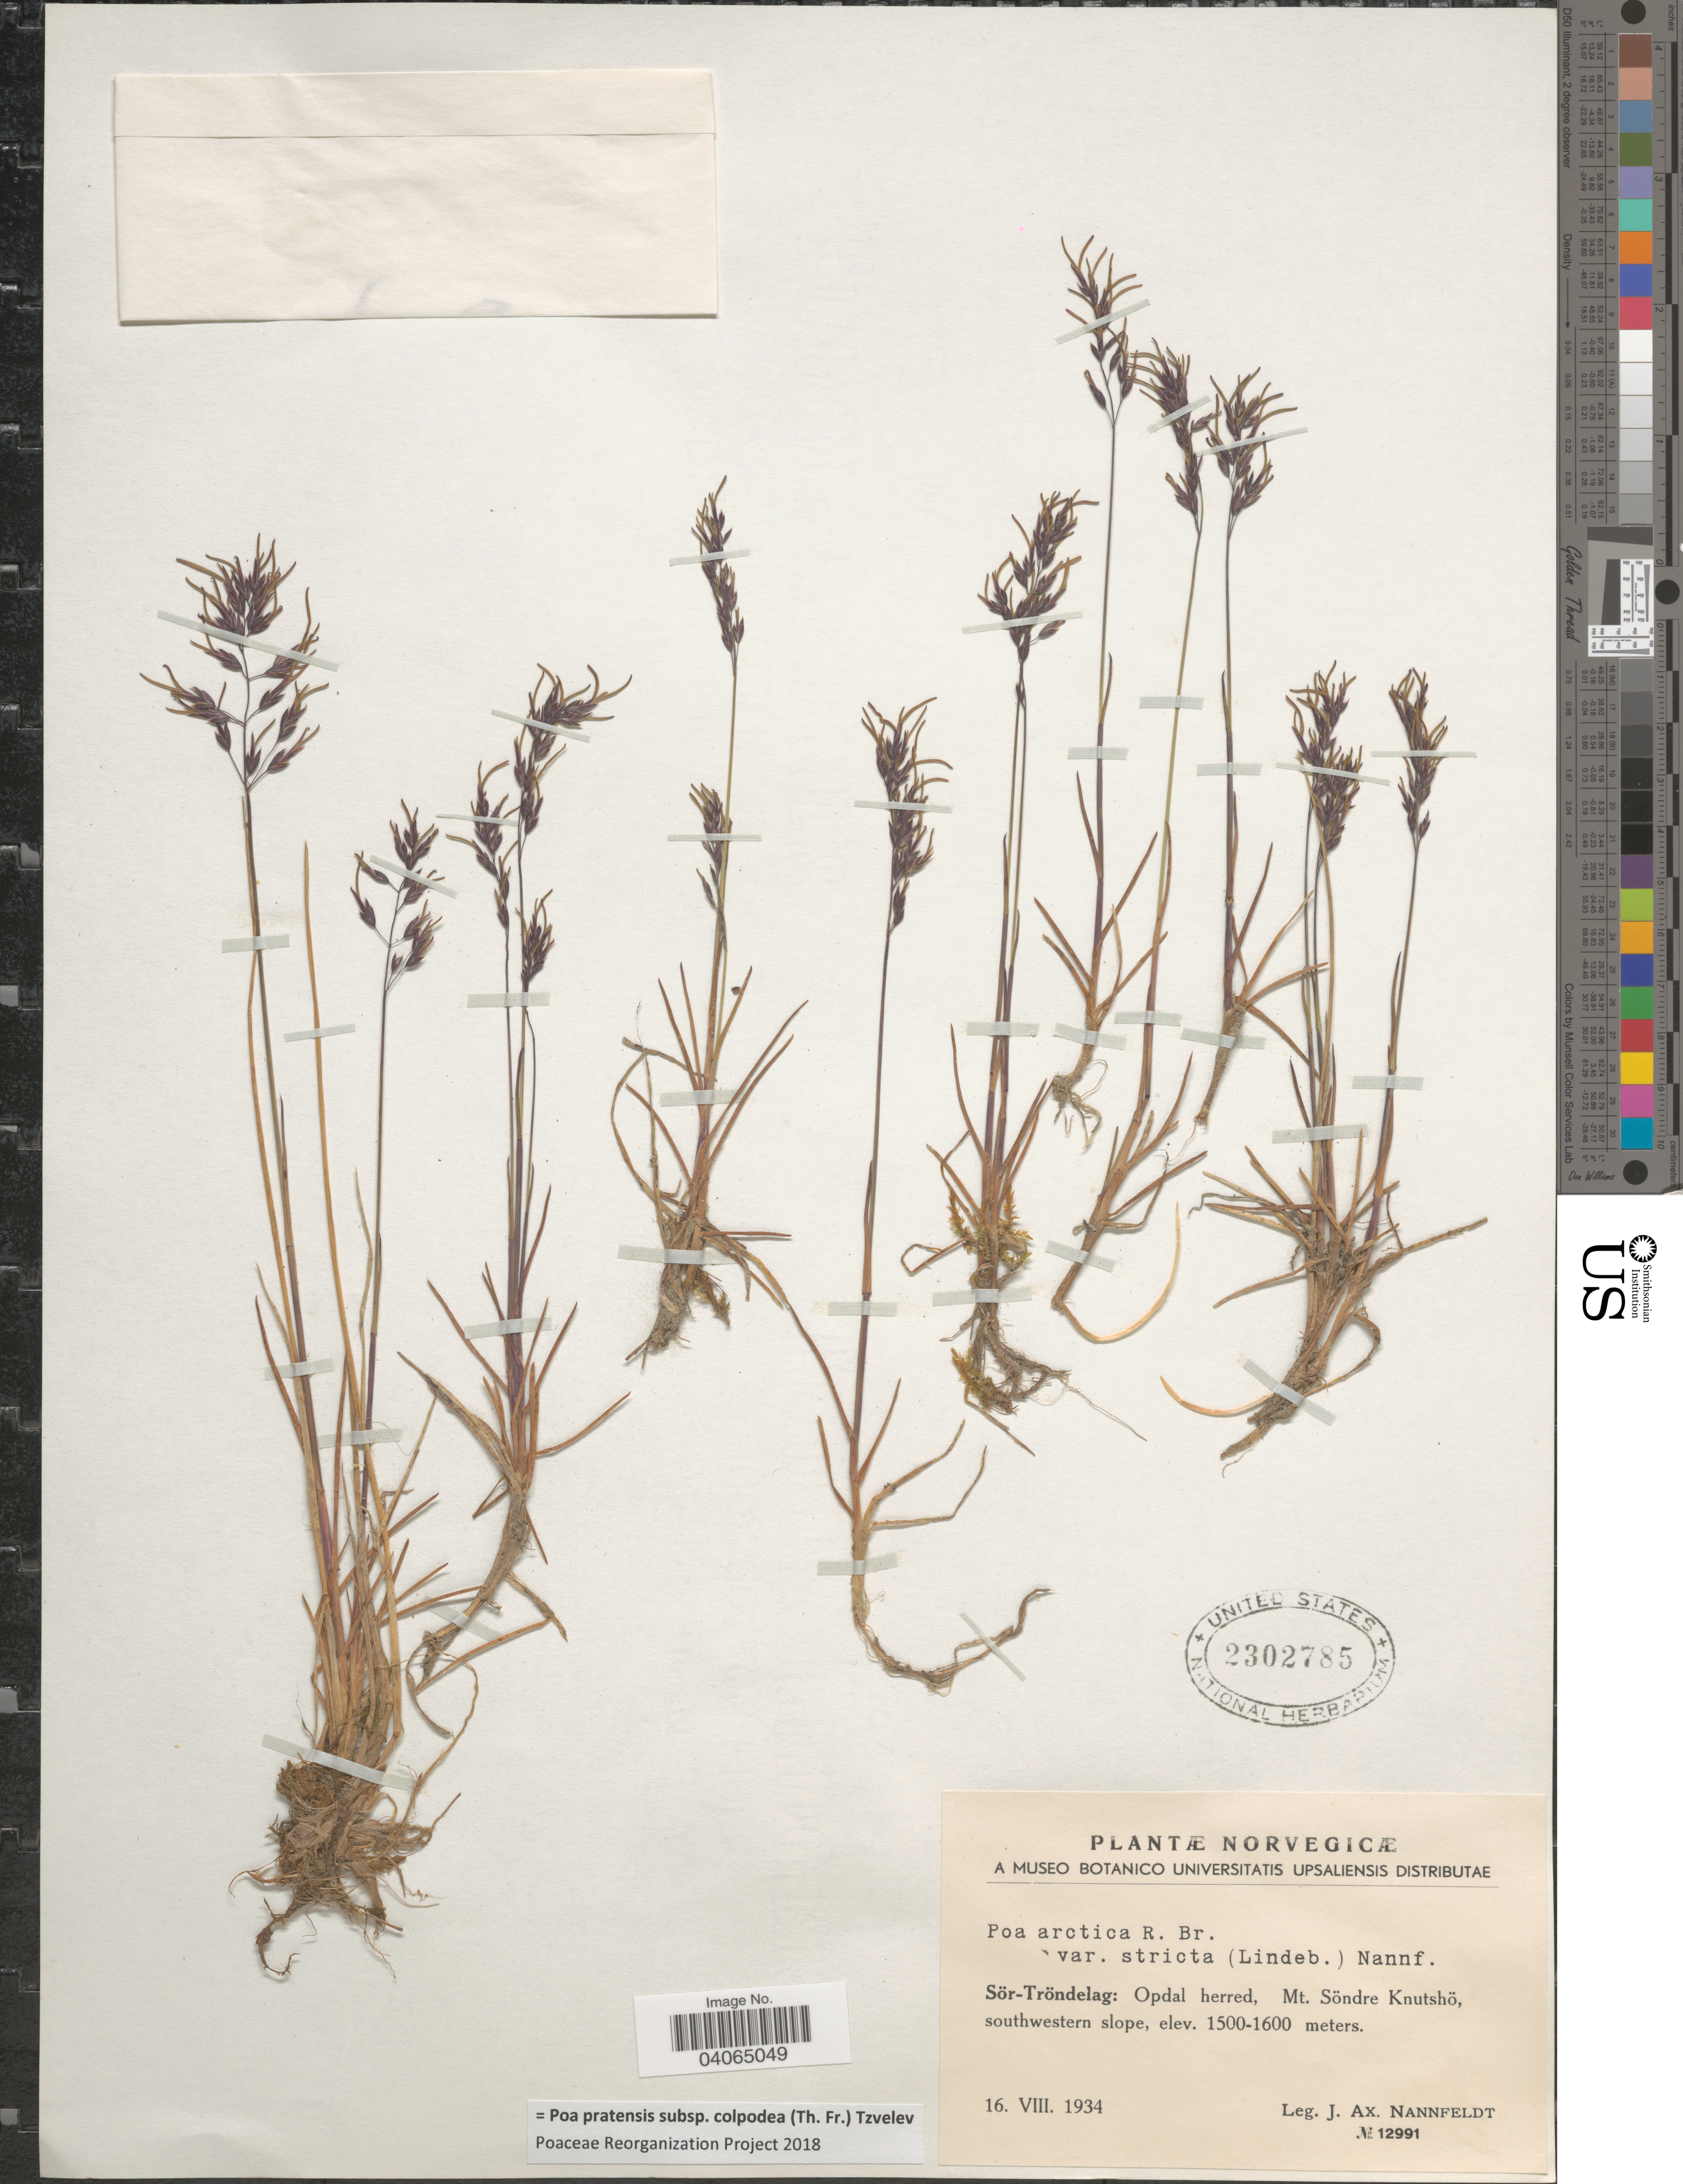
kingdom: Plantae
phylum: Tracheophyta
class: Liliopsida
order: Poales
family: Poaceae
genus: Poa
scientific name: Poa pratensis subsp. colpodea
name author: (Th. Fr.) Tzvelev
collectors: J. Nannfeldt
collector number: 12991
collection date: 1934-08-16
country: Norway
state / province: Trøndelag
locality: Norvegicæ. Opdal herred, Mt. Söndre Knutshö, southwestern slope.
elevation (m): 1500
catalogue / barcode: US 2302785